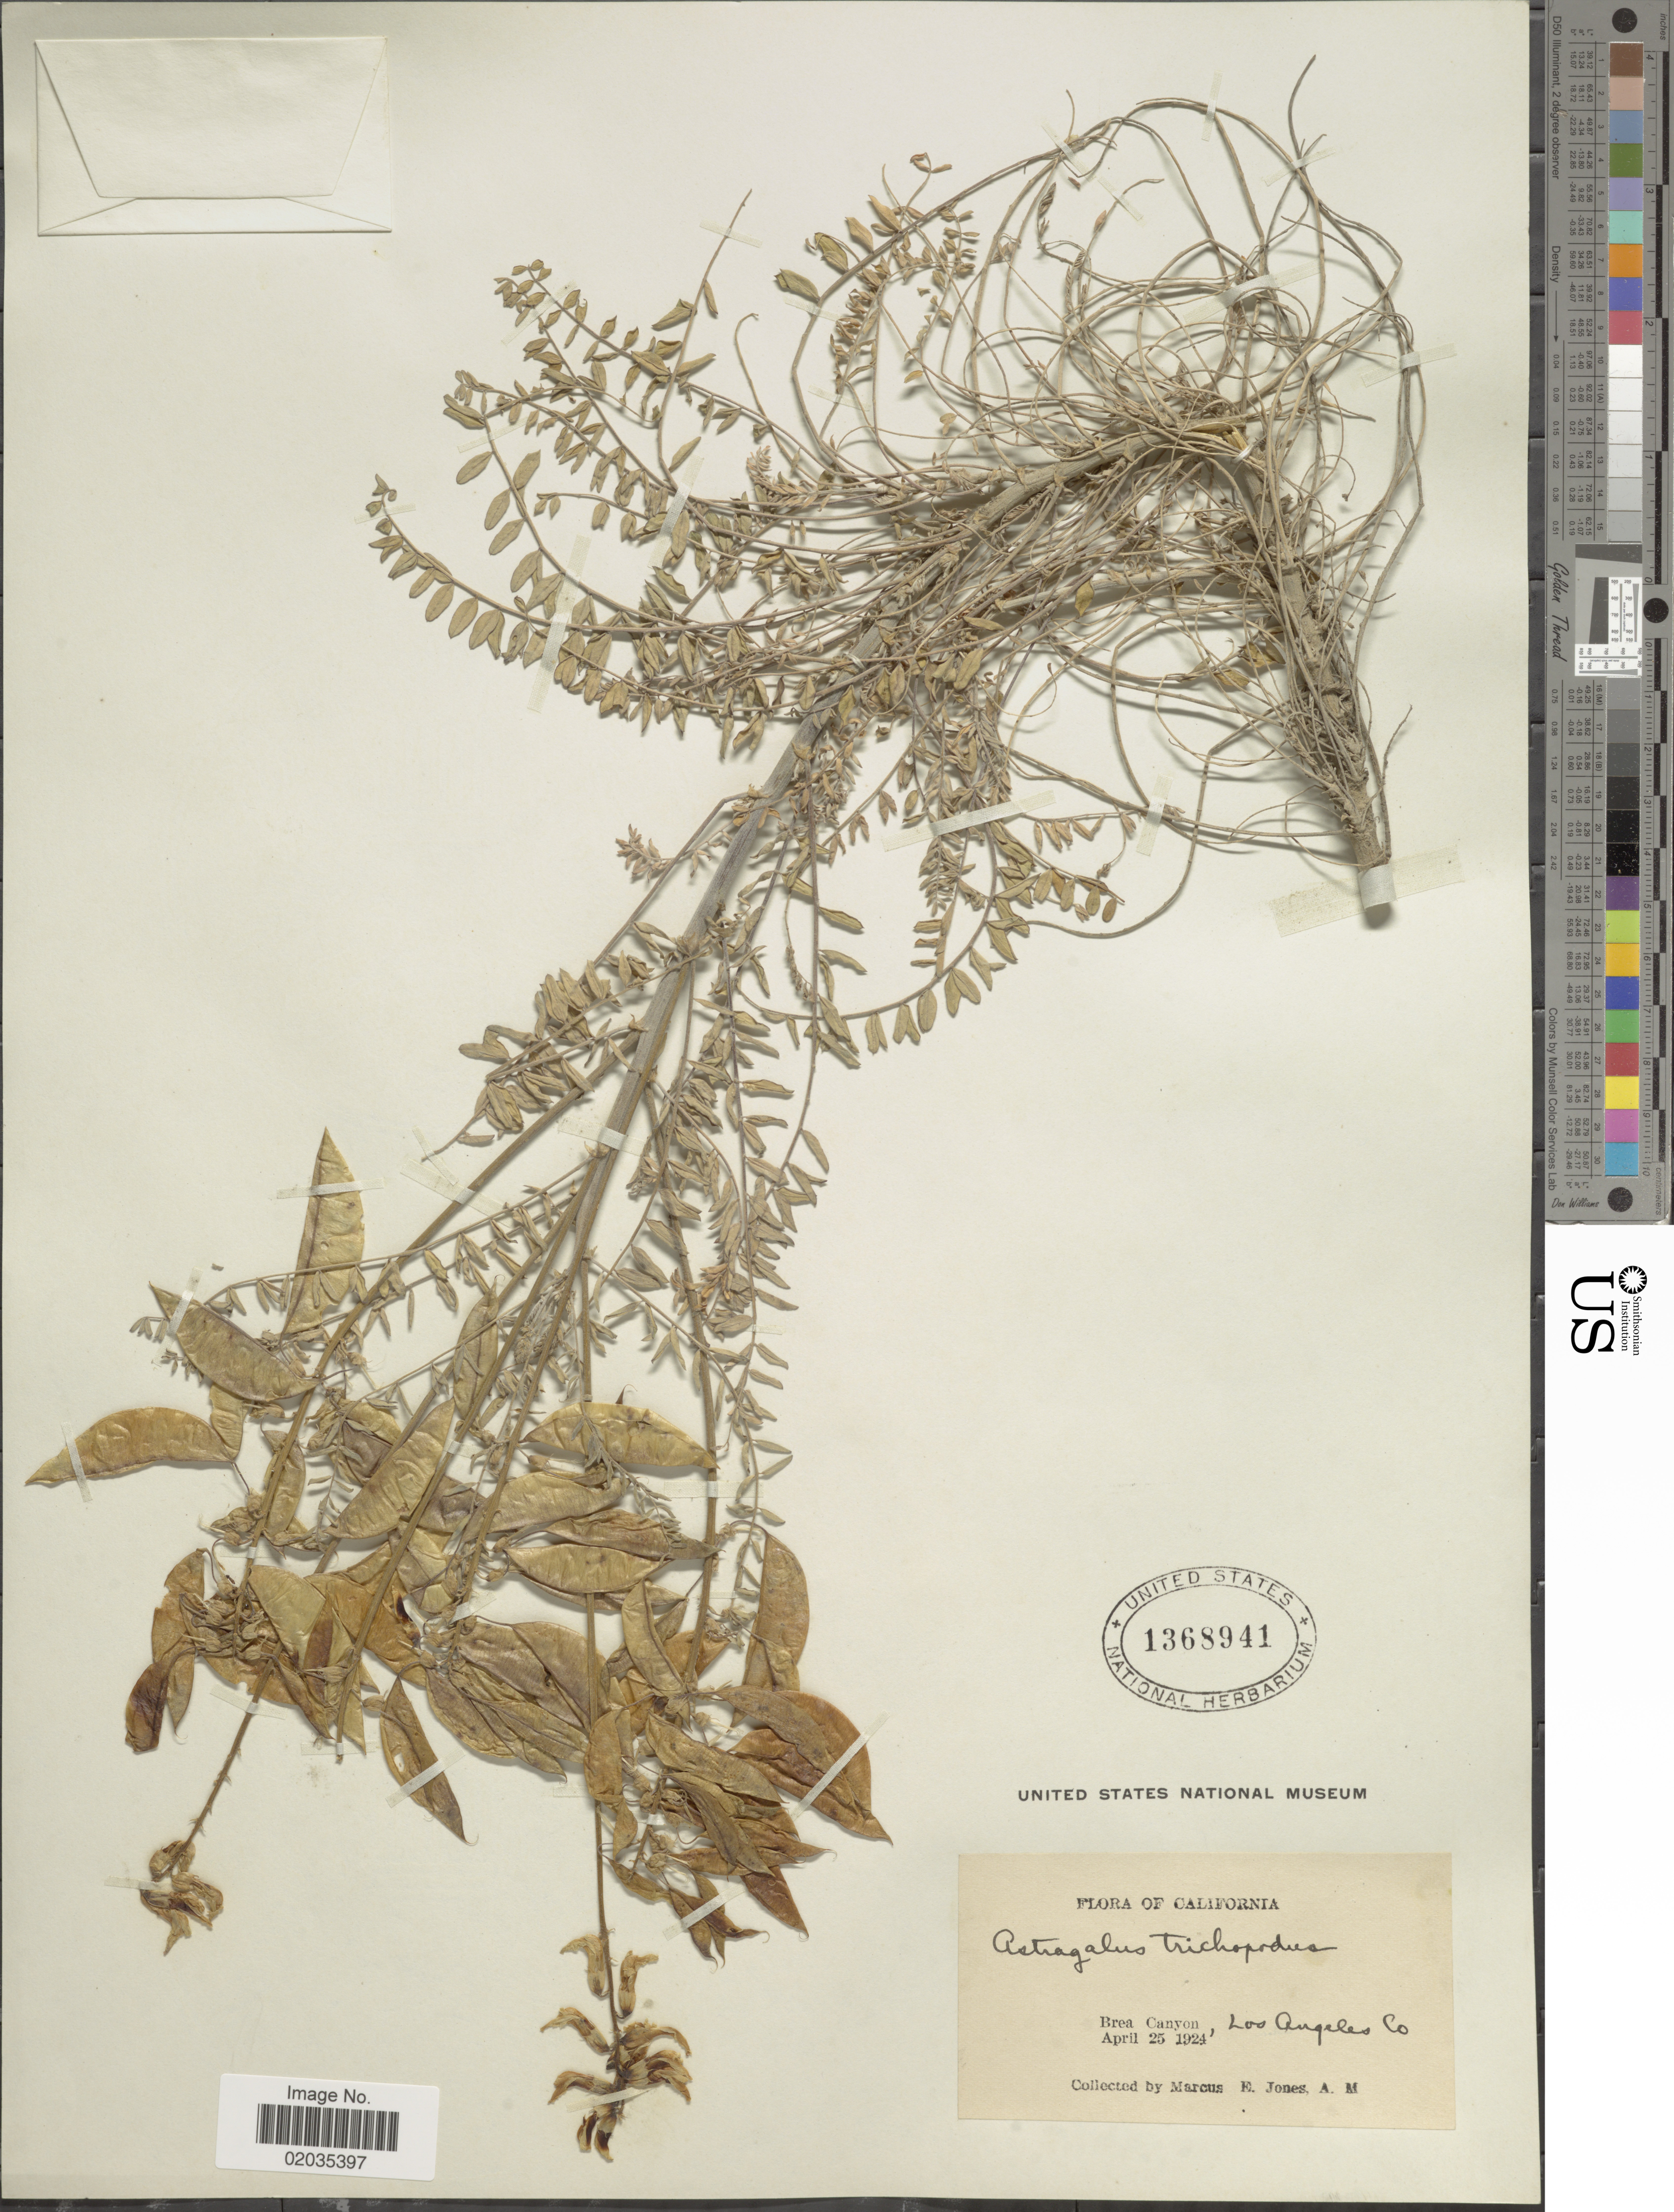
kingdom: Plantae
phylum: Tracheophyta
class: Magnoliopsida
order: Fabales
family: Fabaceae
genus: Astragalus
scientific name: Astragalus trichopodus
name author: (Nutt.) A. Gray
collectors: M. E. Jones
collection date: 1924-04-25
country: United States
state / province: California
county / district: Los Angeles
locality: Brea Canyon, Los Angeles Co.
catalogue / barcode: US 1368941